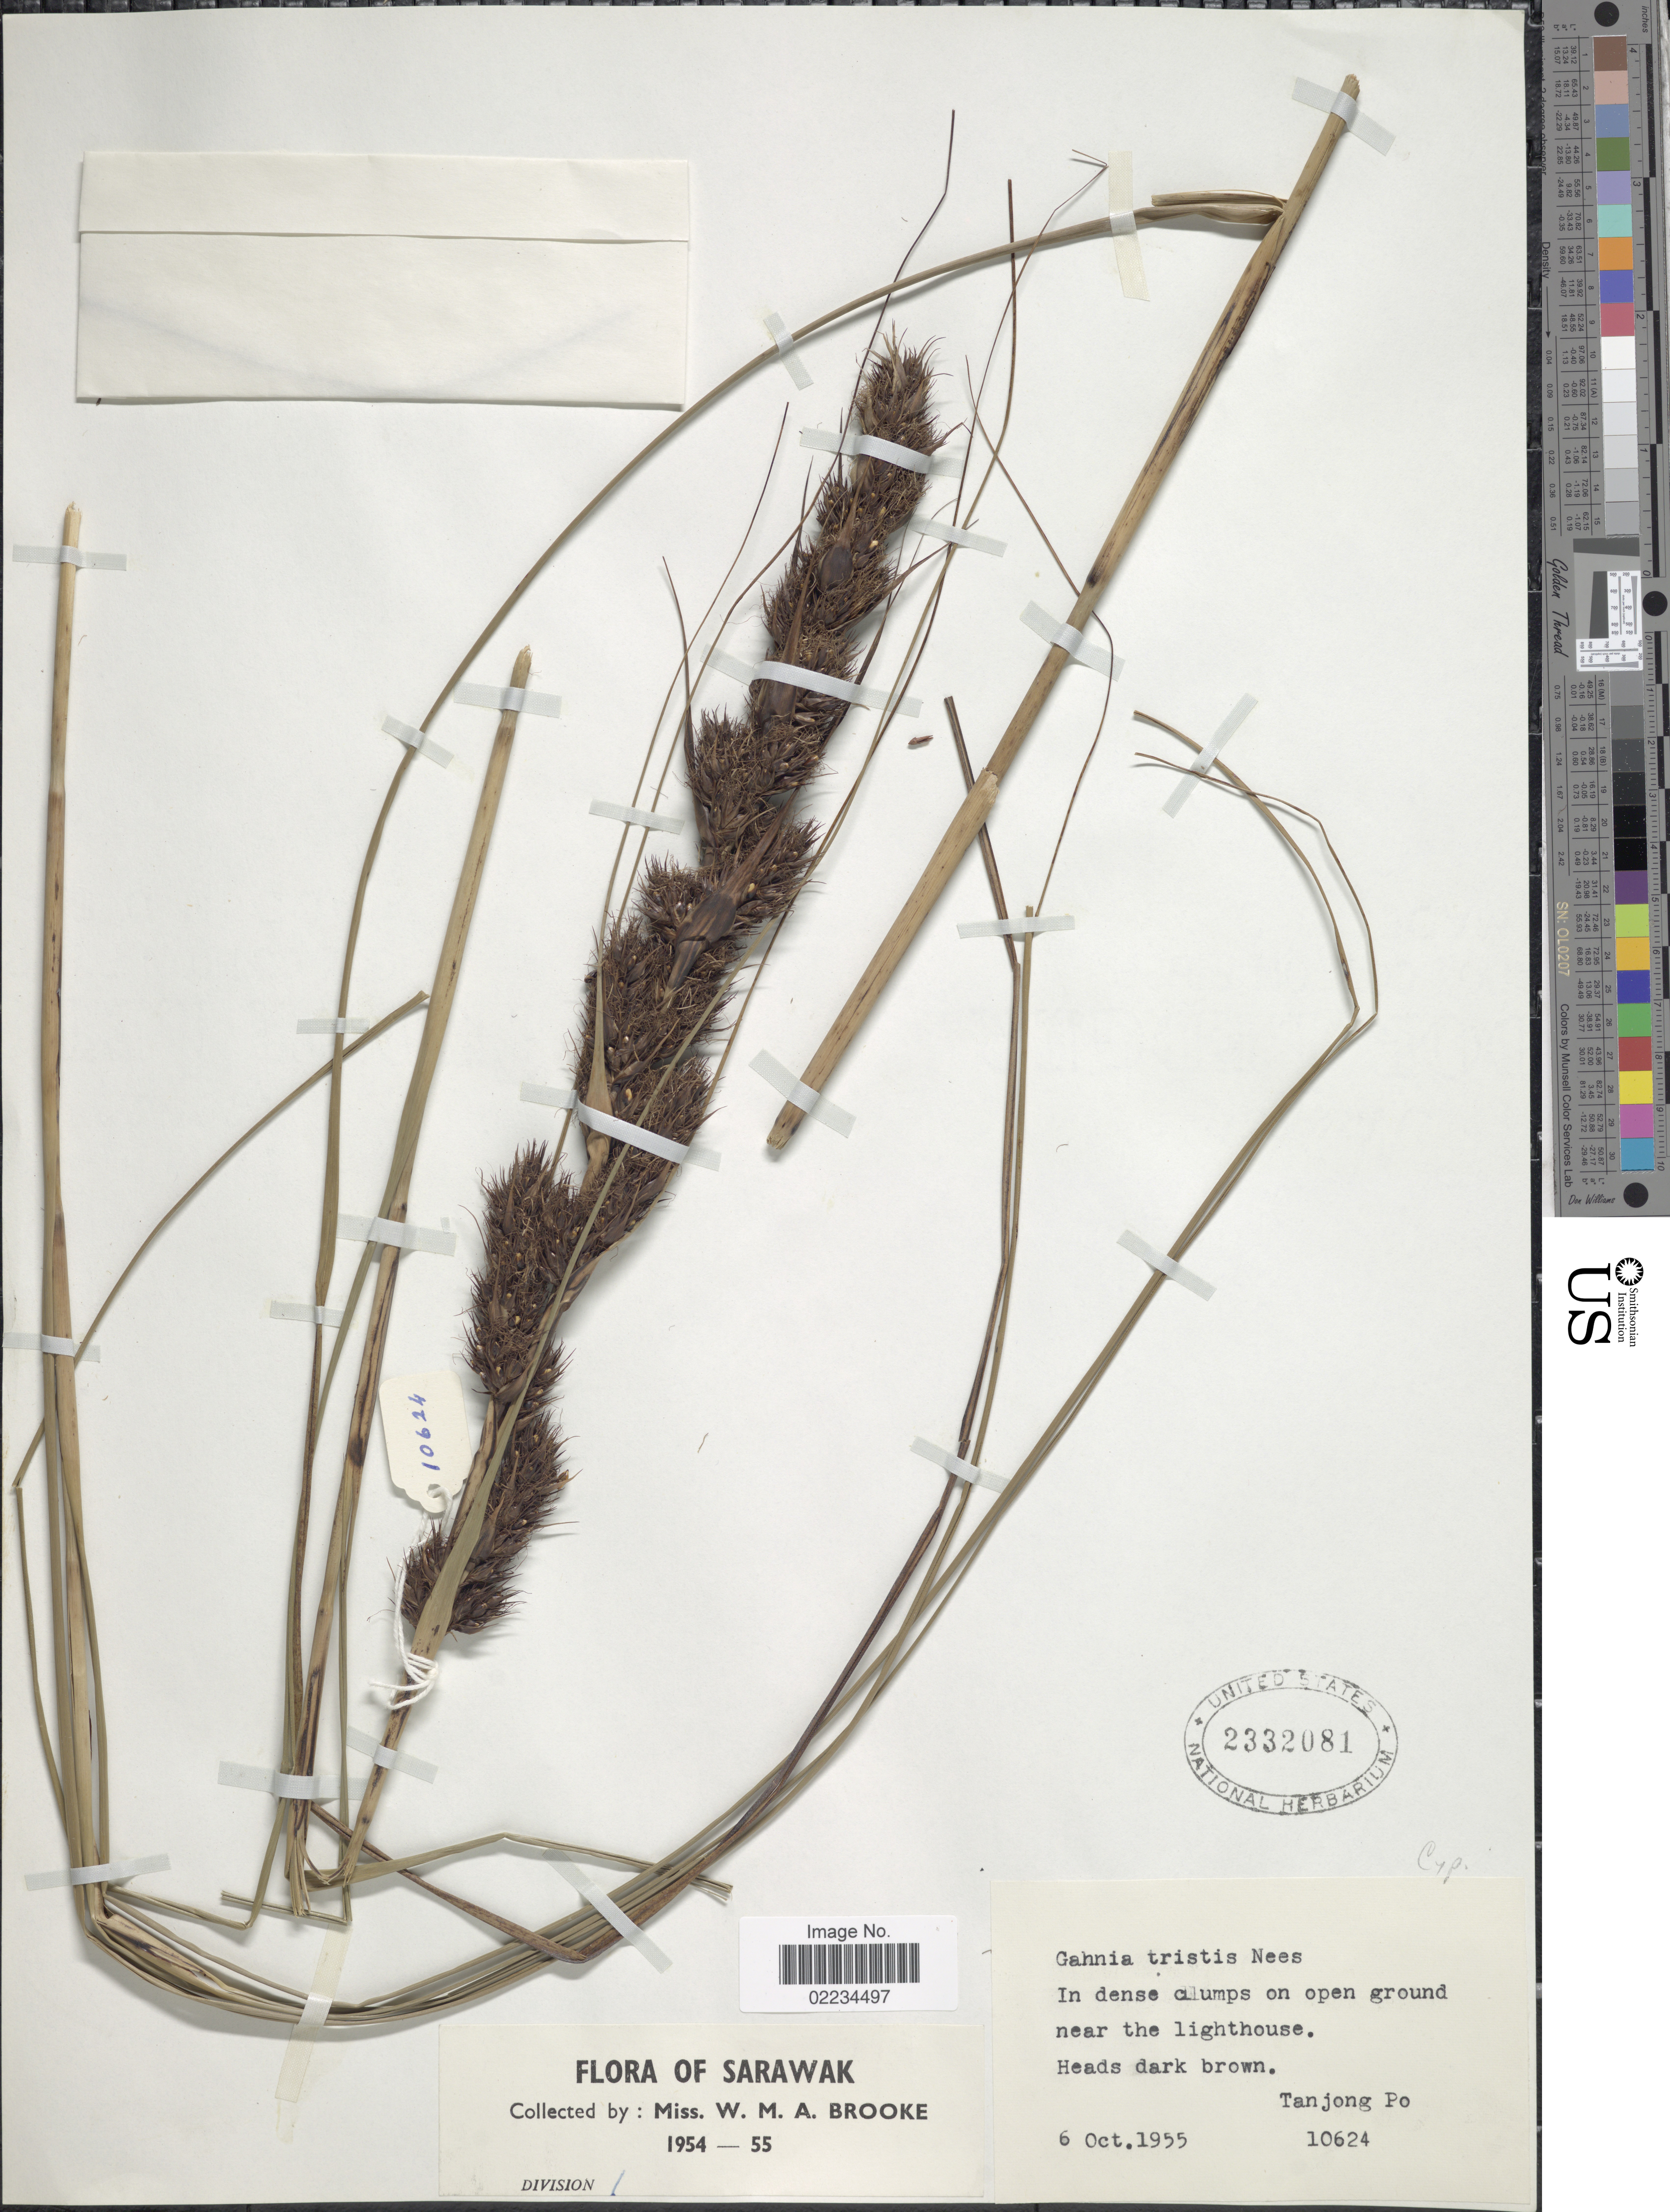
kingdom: Plantae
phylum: Tracheophyta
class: Liliopsida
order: Poales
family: Cyperaceae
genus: Gahnia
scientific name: Gahnia tristis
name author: Nees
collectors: W. Brooke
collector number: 10624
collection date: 1955-10-06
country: Malaysia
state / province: Sarawak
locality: In dense clumps on open ground near the lighthouse, Tanjong Po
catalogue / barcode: US 2332081